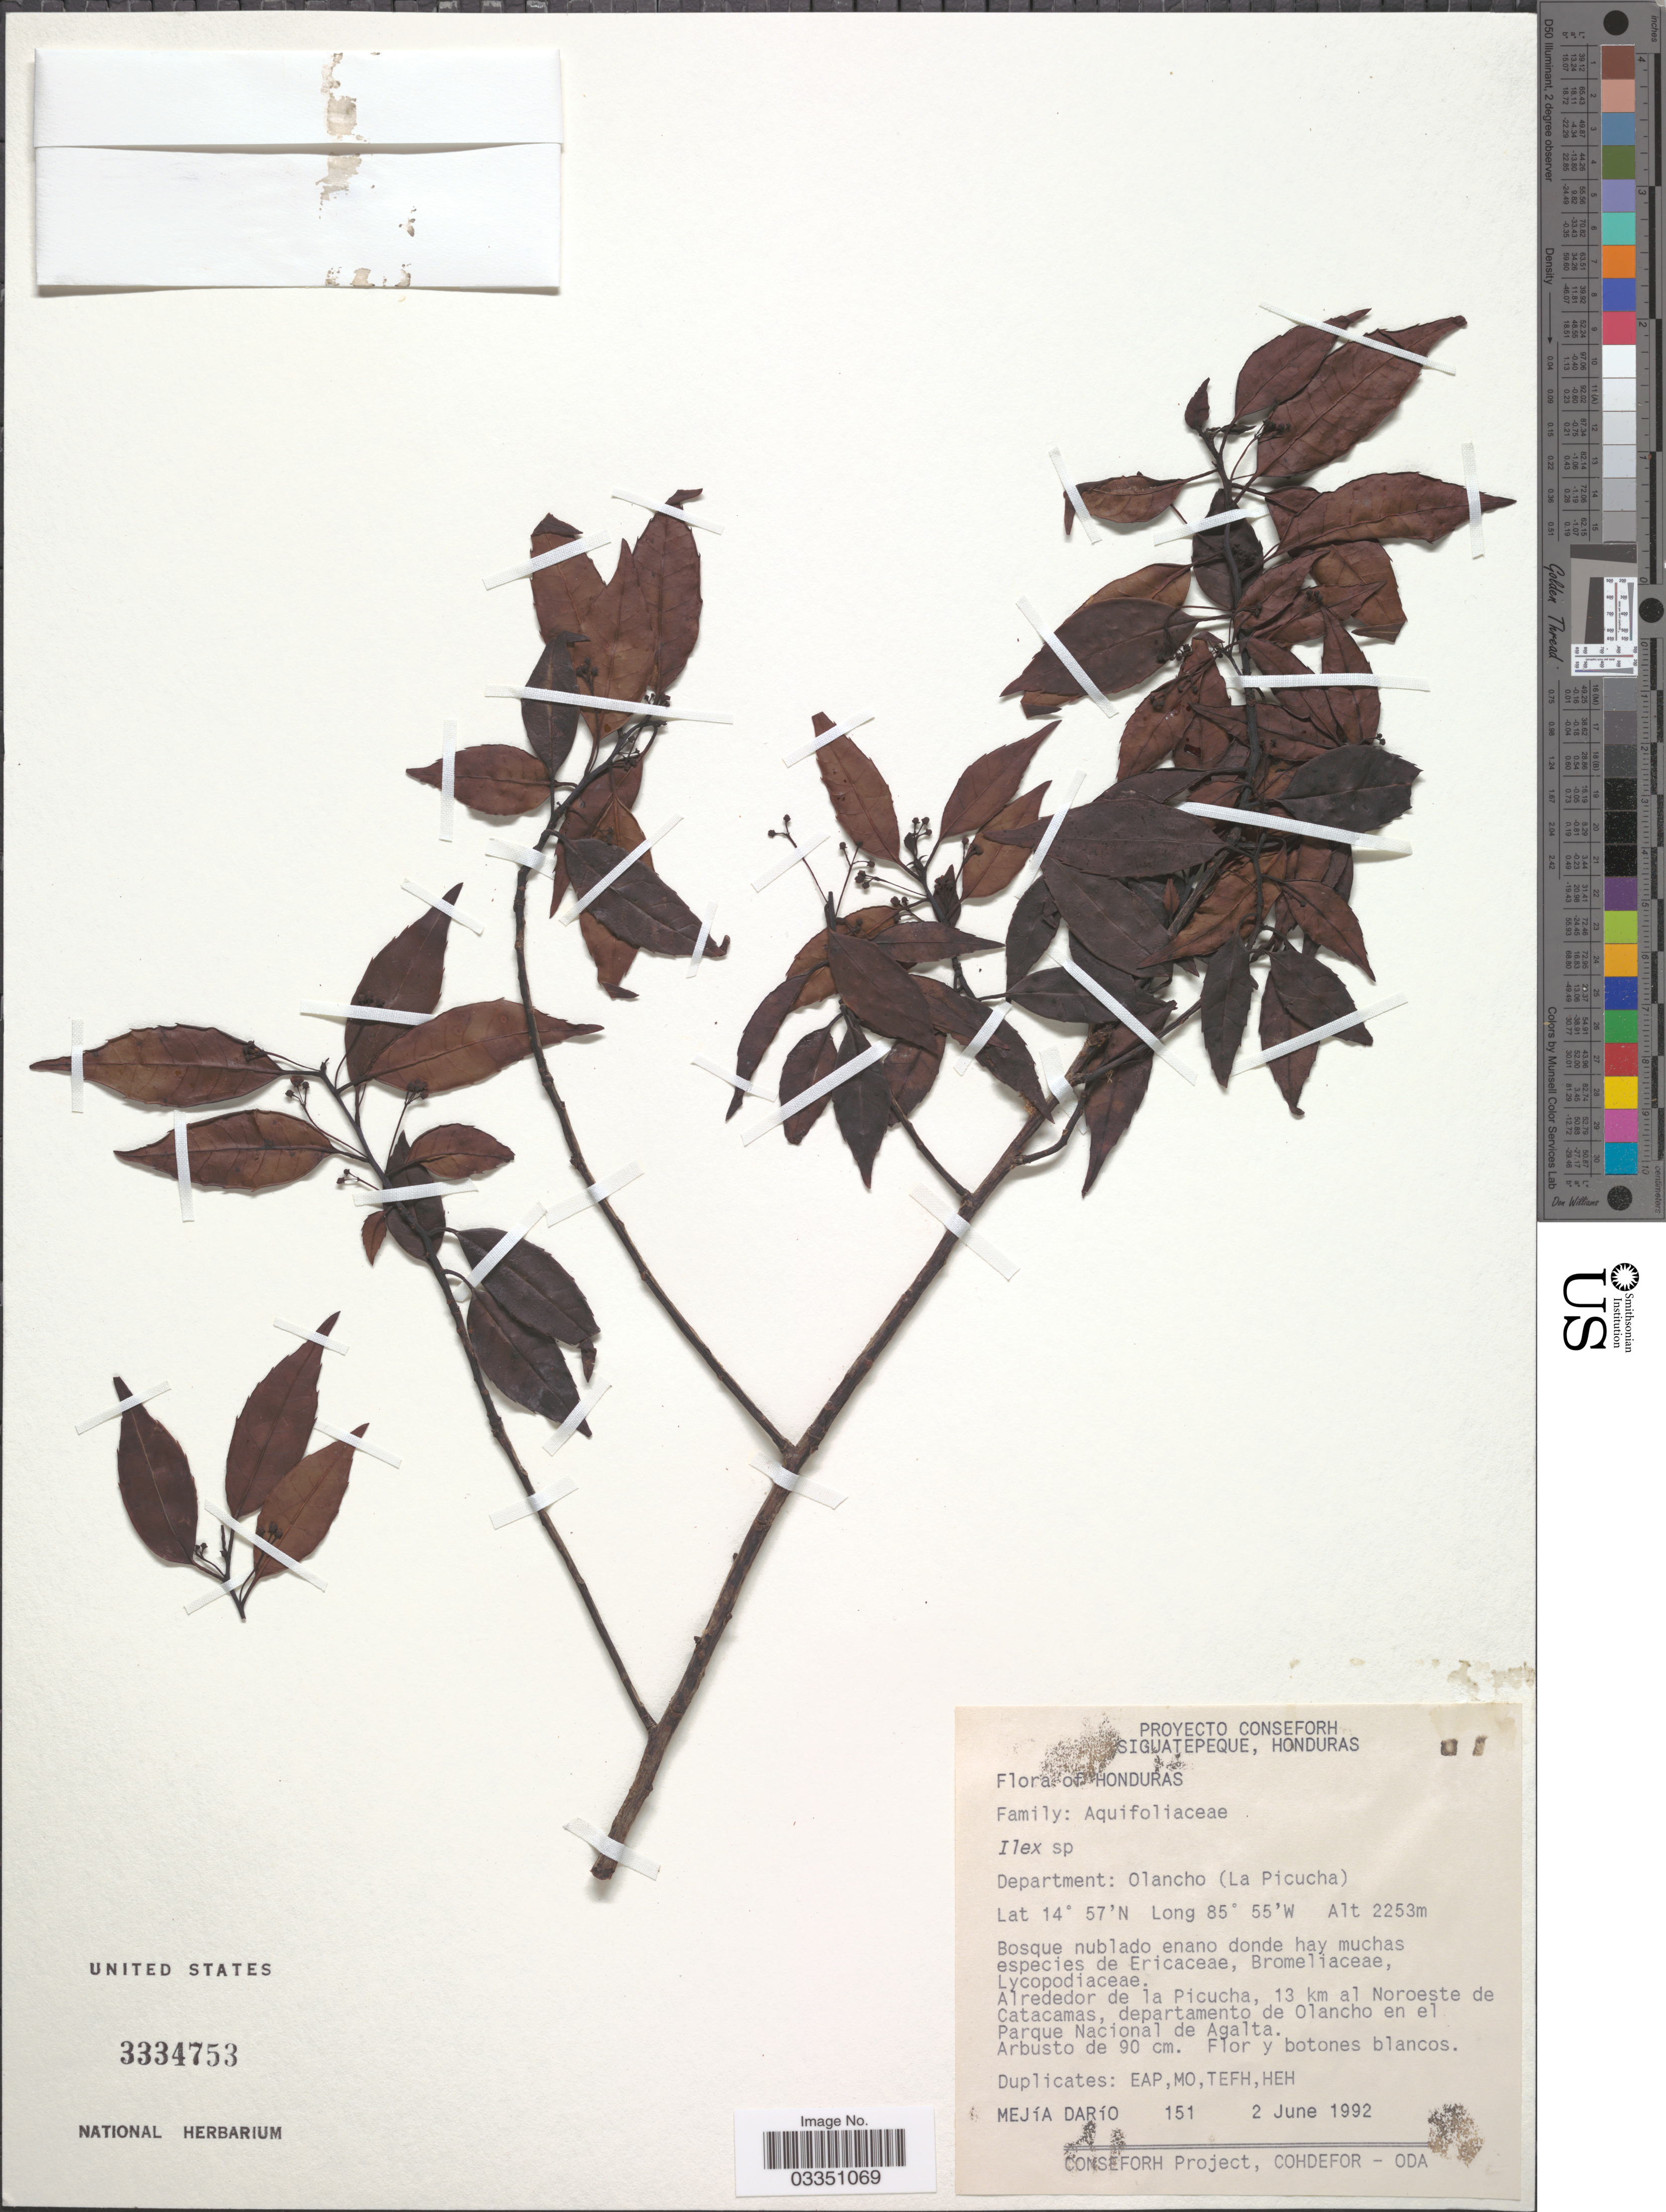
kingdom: Plantae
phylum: Tracheophyta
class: Magnoliopsida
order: Aquifoliales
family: Aquifoliaceae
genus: Ilex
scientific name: Ilex sp.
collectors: M. Dário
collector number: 151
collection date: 1992-06-02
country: Honduras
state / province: Olancho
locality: Department: Olancho (La Picucha). Alrededor de la Picucha, 13 km al Noroeste de Catacamas, departamento de Olancho en el Parque Nacional de Agalta.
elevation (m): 2253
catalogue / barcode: US 3334753